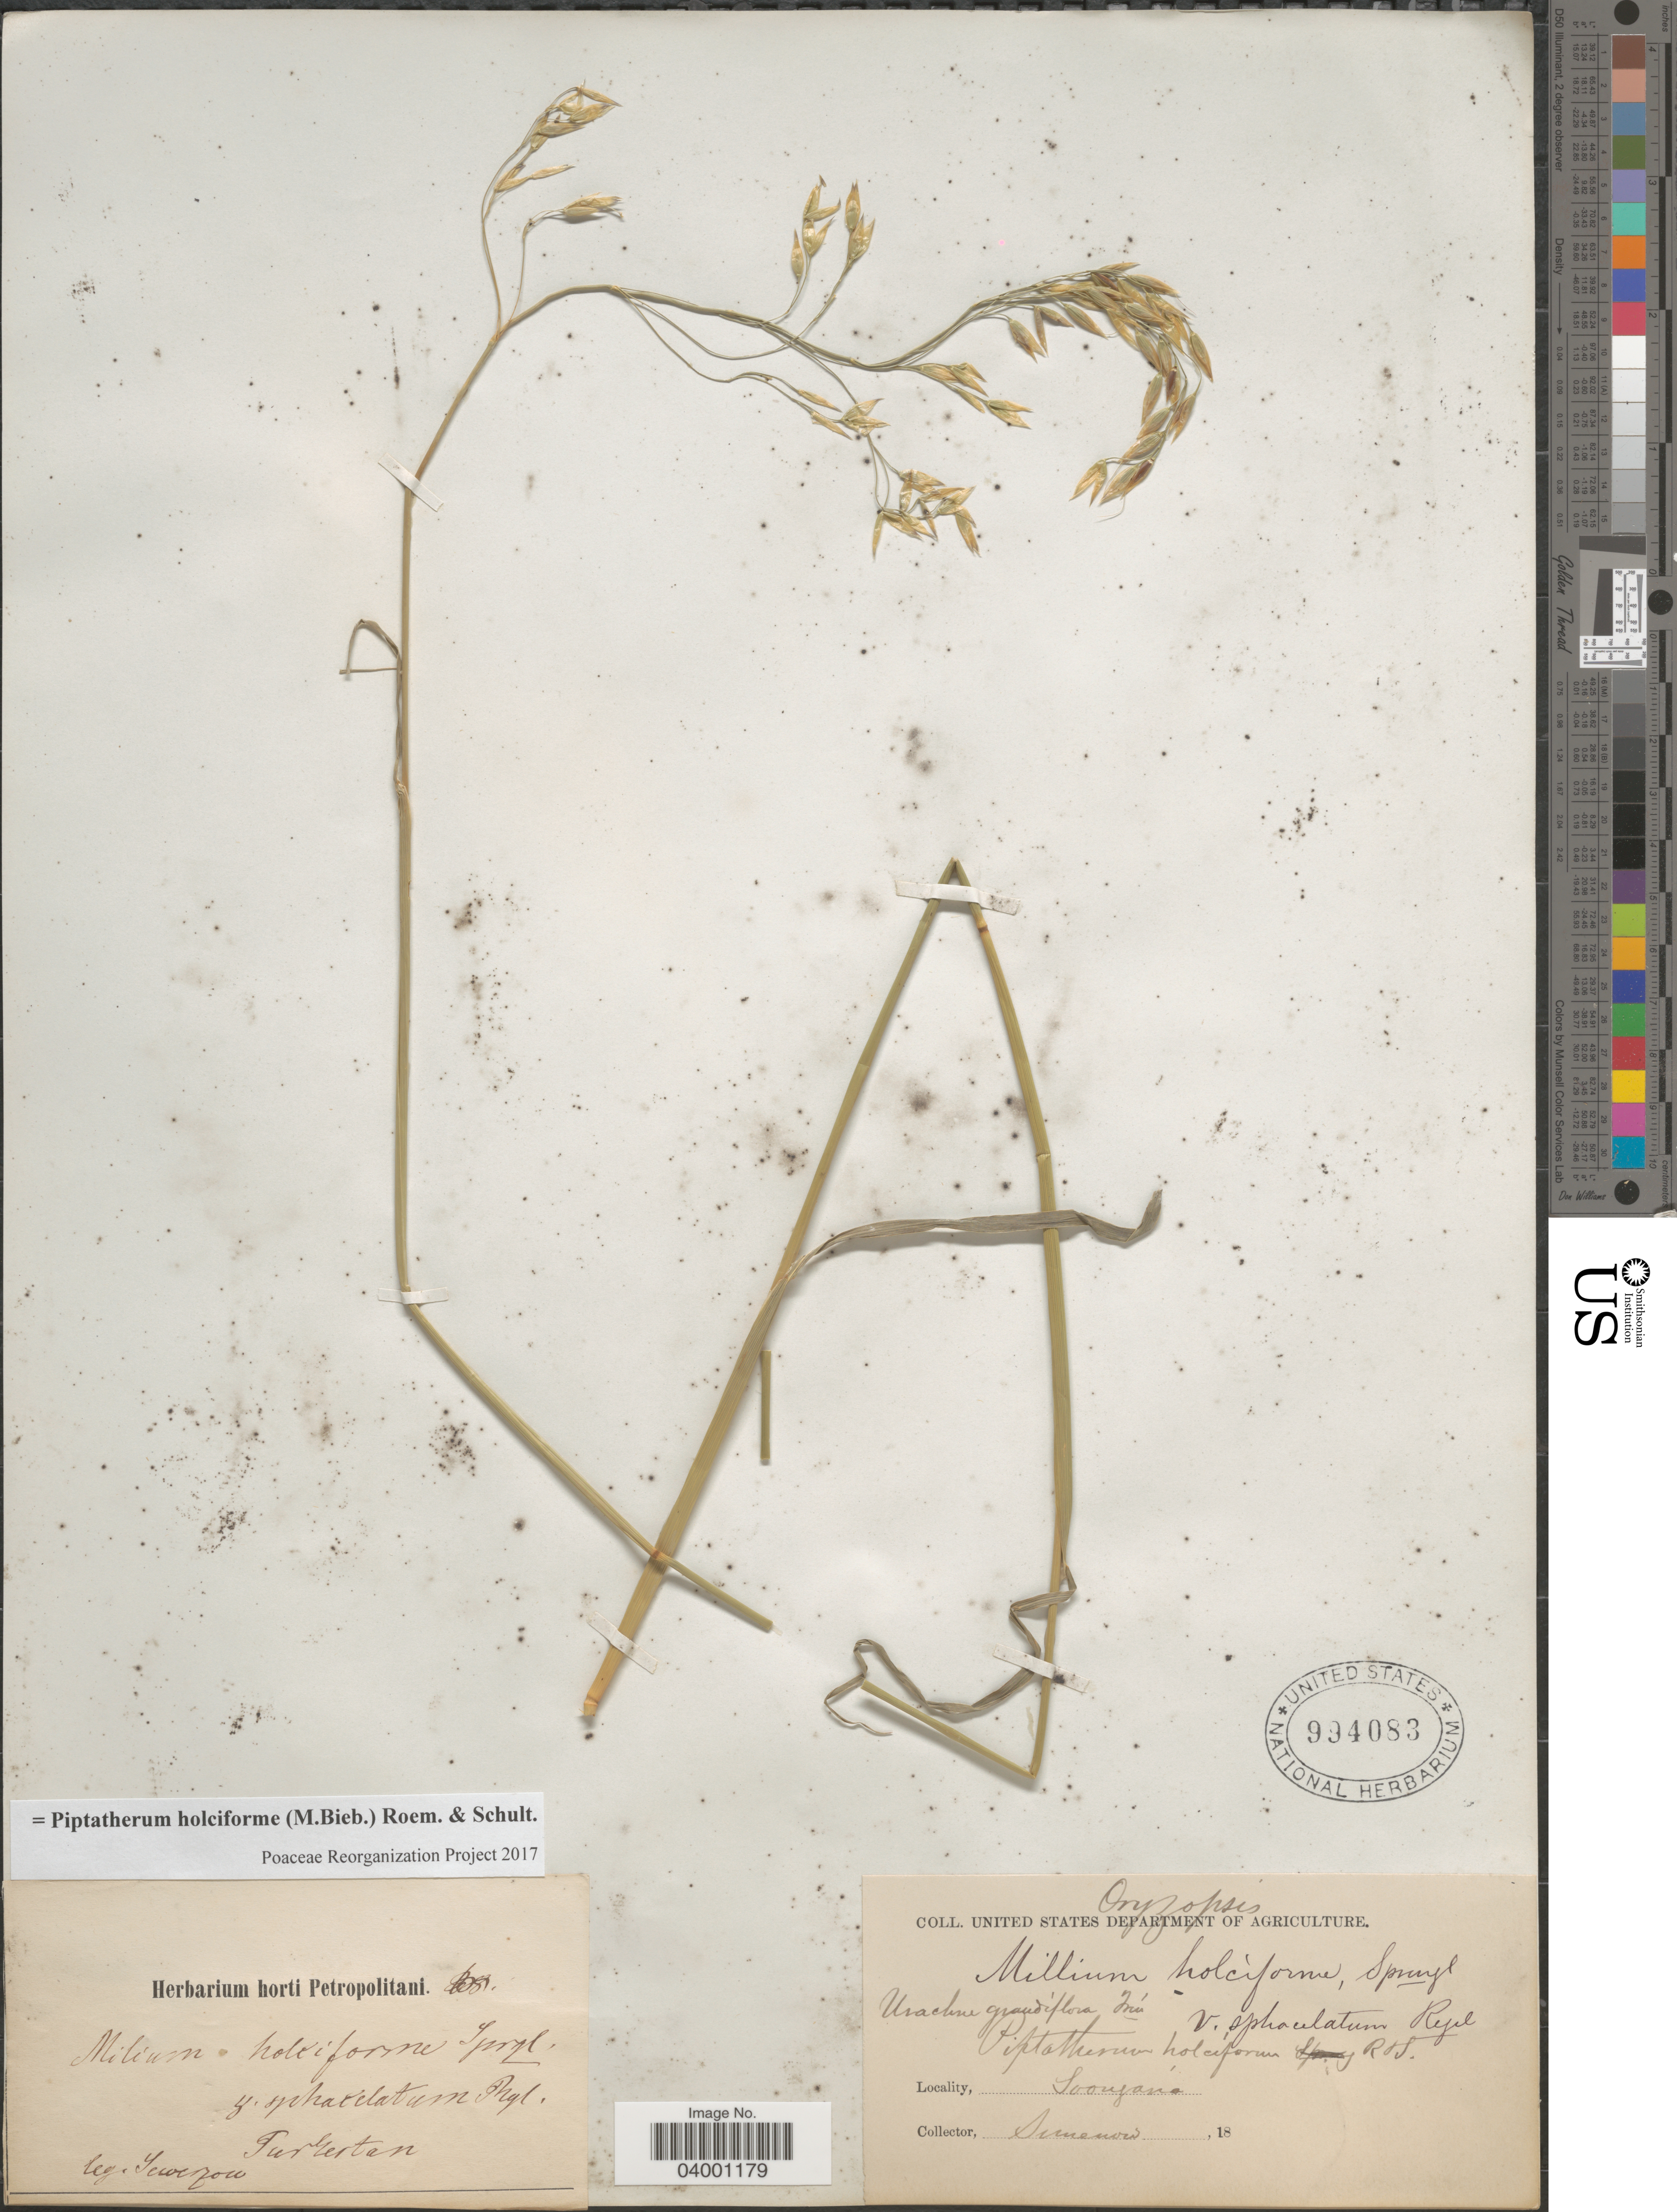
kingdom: Plantae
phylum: Tracheophyta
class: Liliopsida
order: Poales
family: Poaceae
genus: Piptatherum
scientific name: Piptatherum holciforme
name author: (M. Bieb.) Roem. & Schult.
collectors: P. P. Semenov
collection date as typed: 18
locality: Turkestan. Soongaria.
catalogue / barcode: US 994083